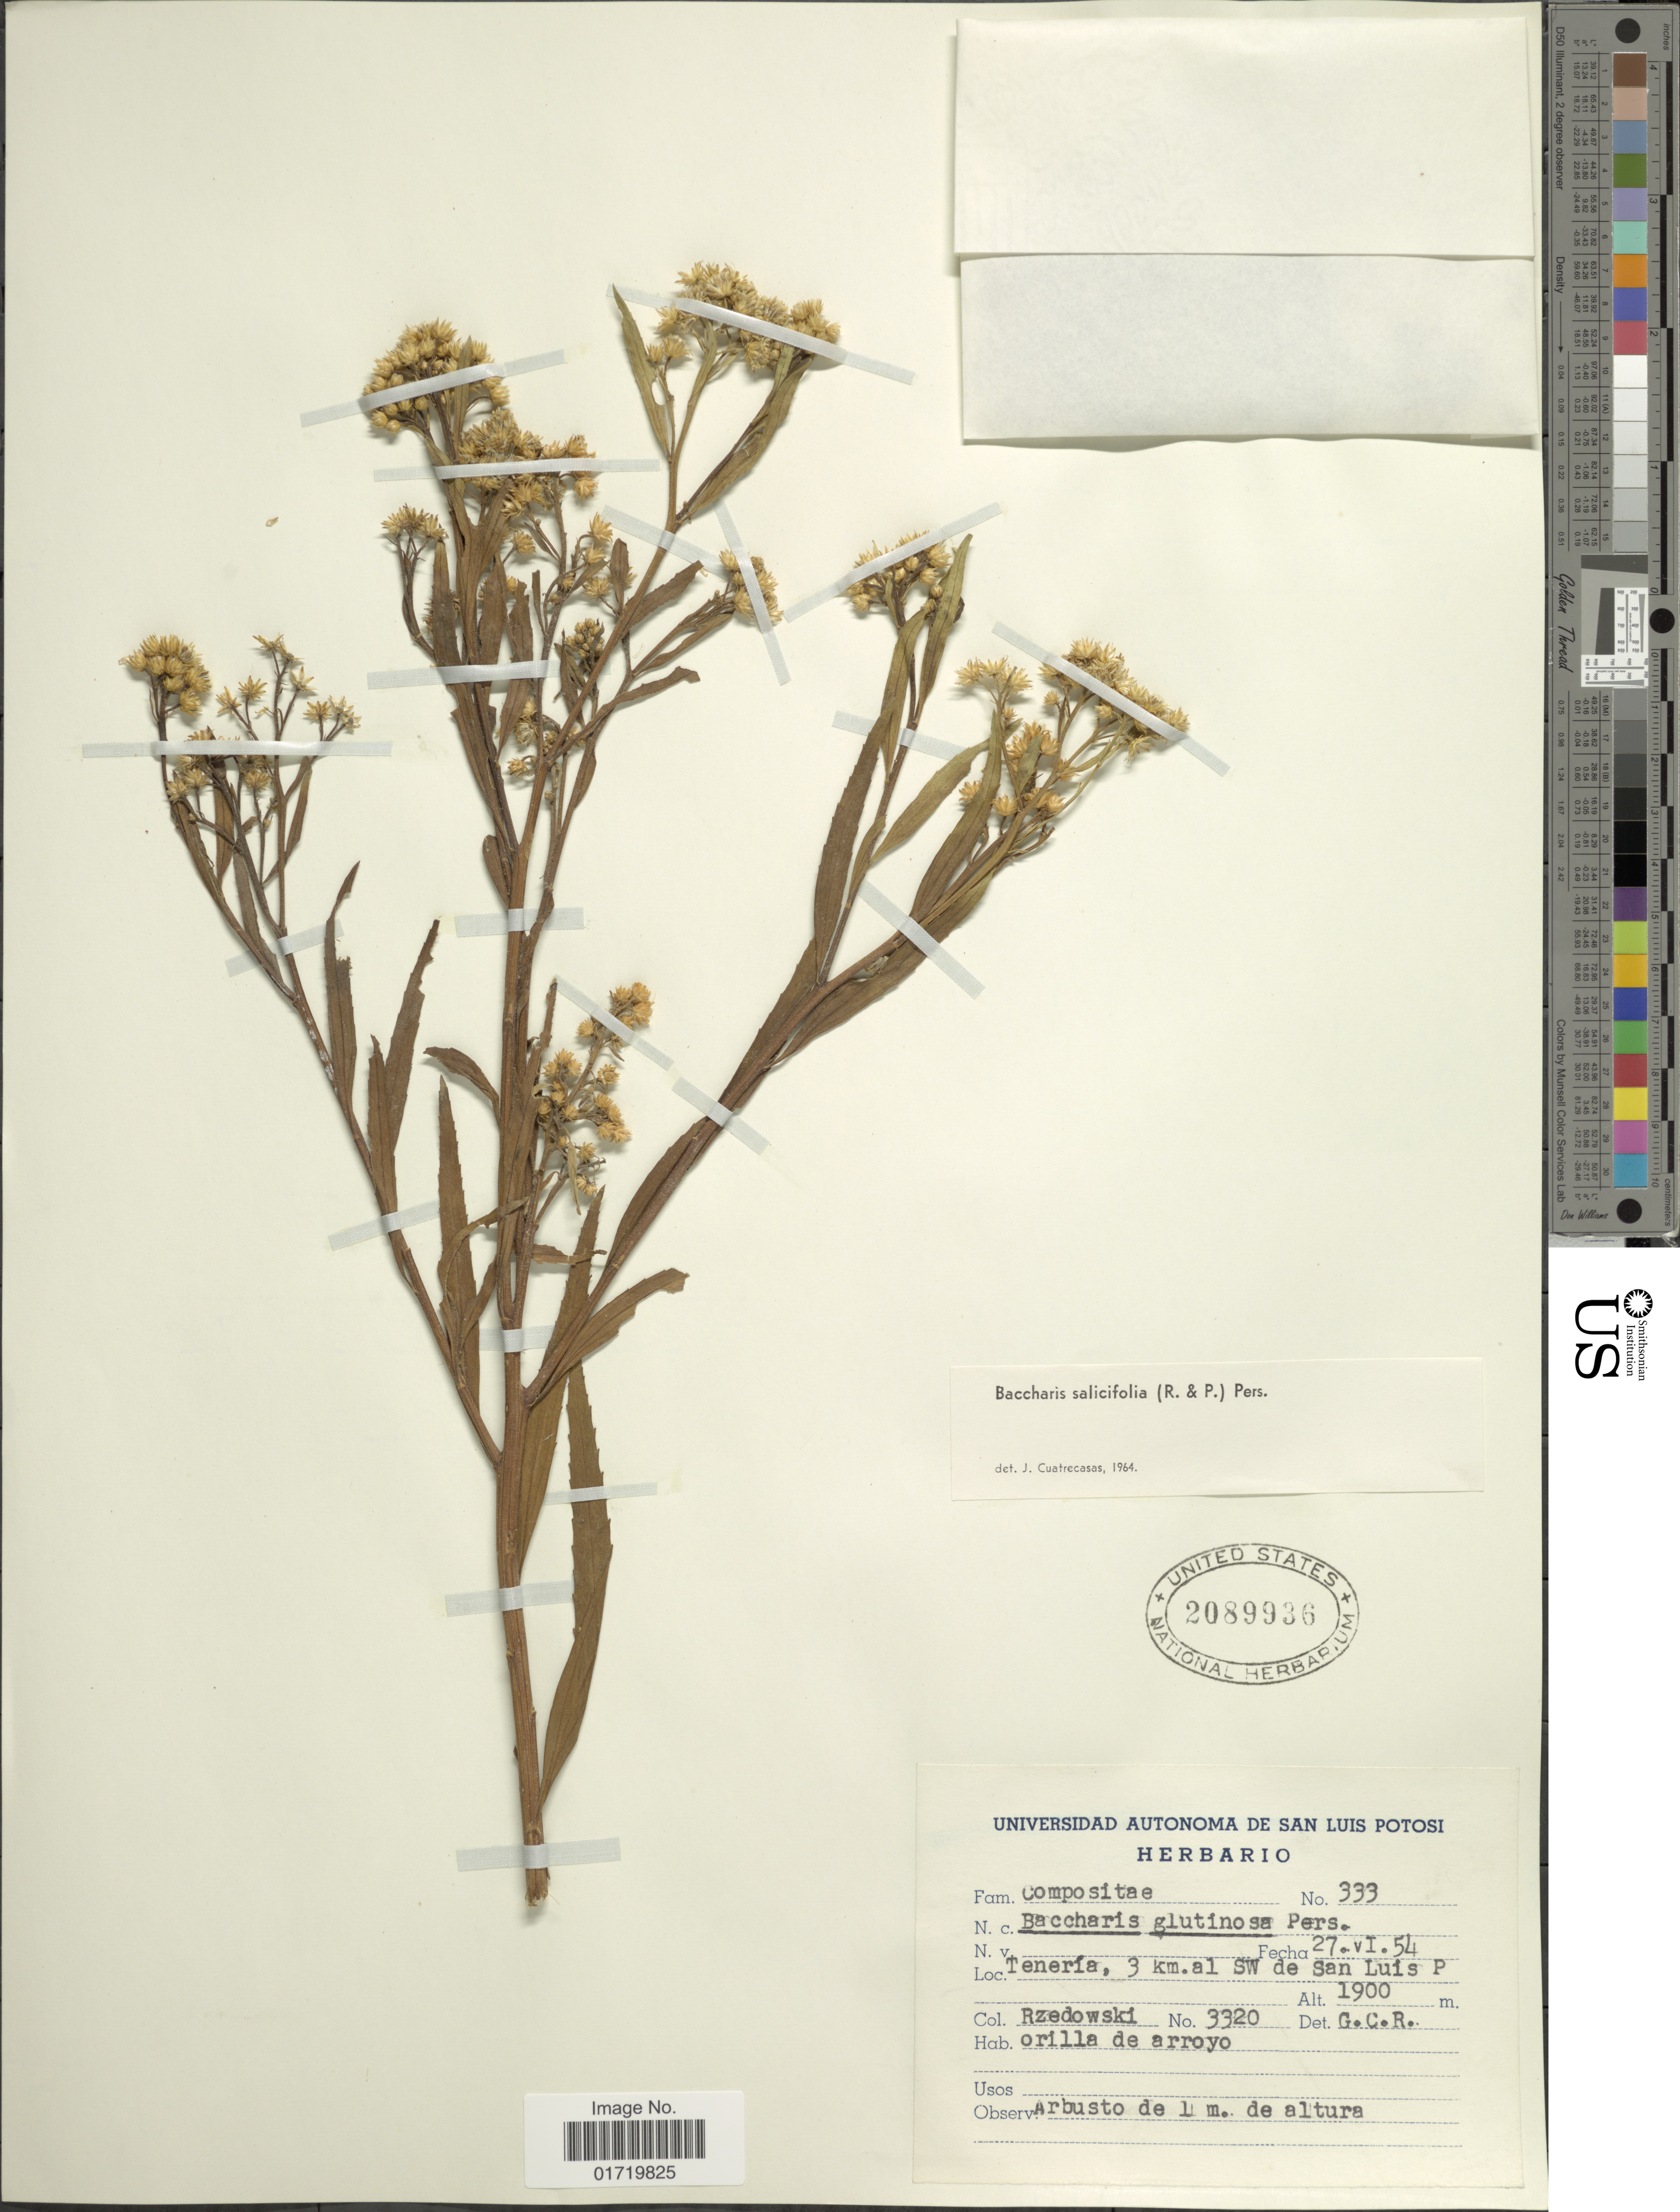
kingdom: Plantae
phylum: Tracheophyta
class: Magnoliopsida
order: Asterales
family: Asteraceae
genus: Baccharis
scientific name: Baccharis salicifolia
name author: (Ruiz & Pav.) Pers.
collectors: Rzedowski, --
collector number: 3320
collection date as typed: Transcribed d/m/y: 27/6/54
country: Mexico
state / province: San Luis Potosí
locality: Teneria, 3 km al SW de San Luis P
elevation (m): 1900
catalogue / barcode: US 2089936